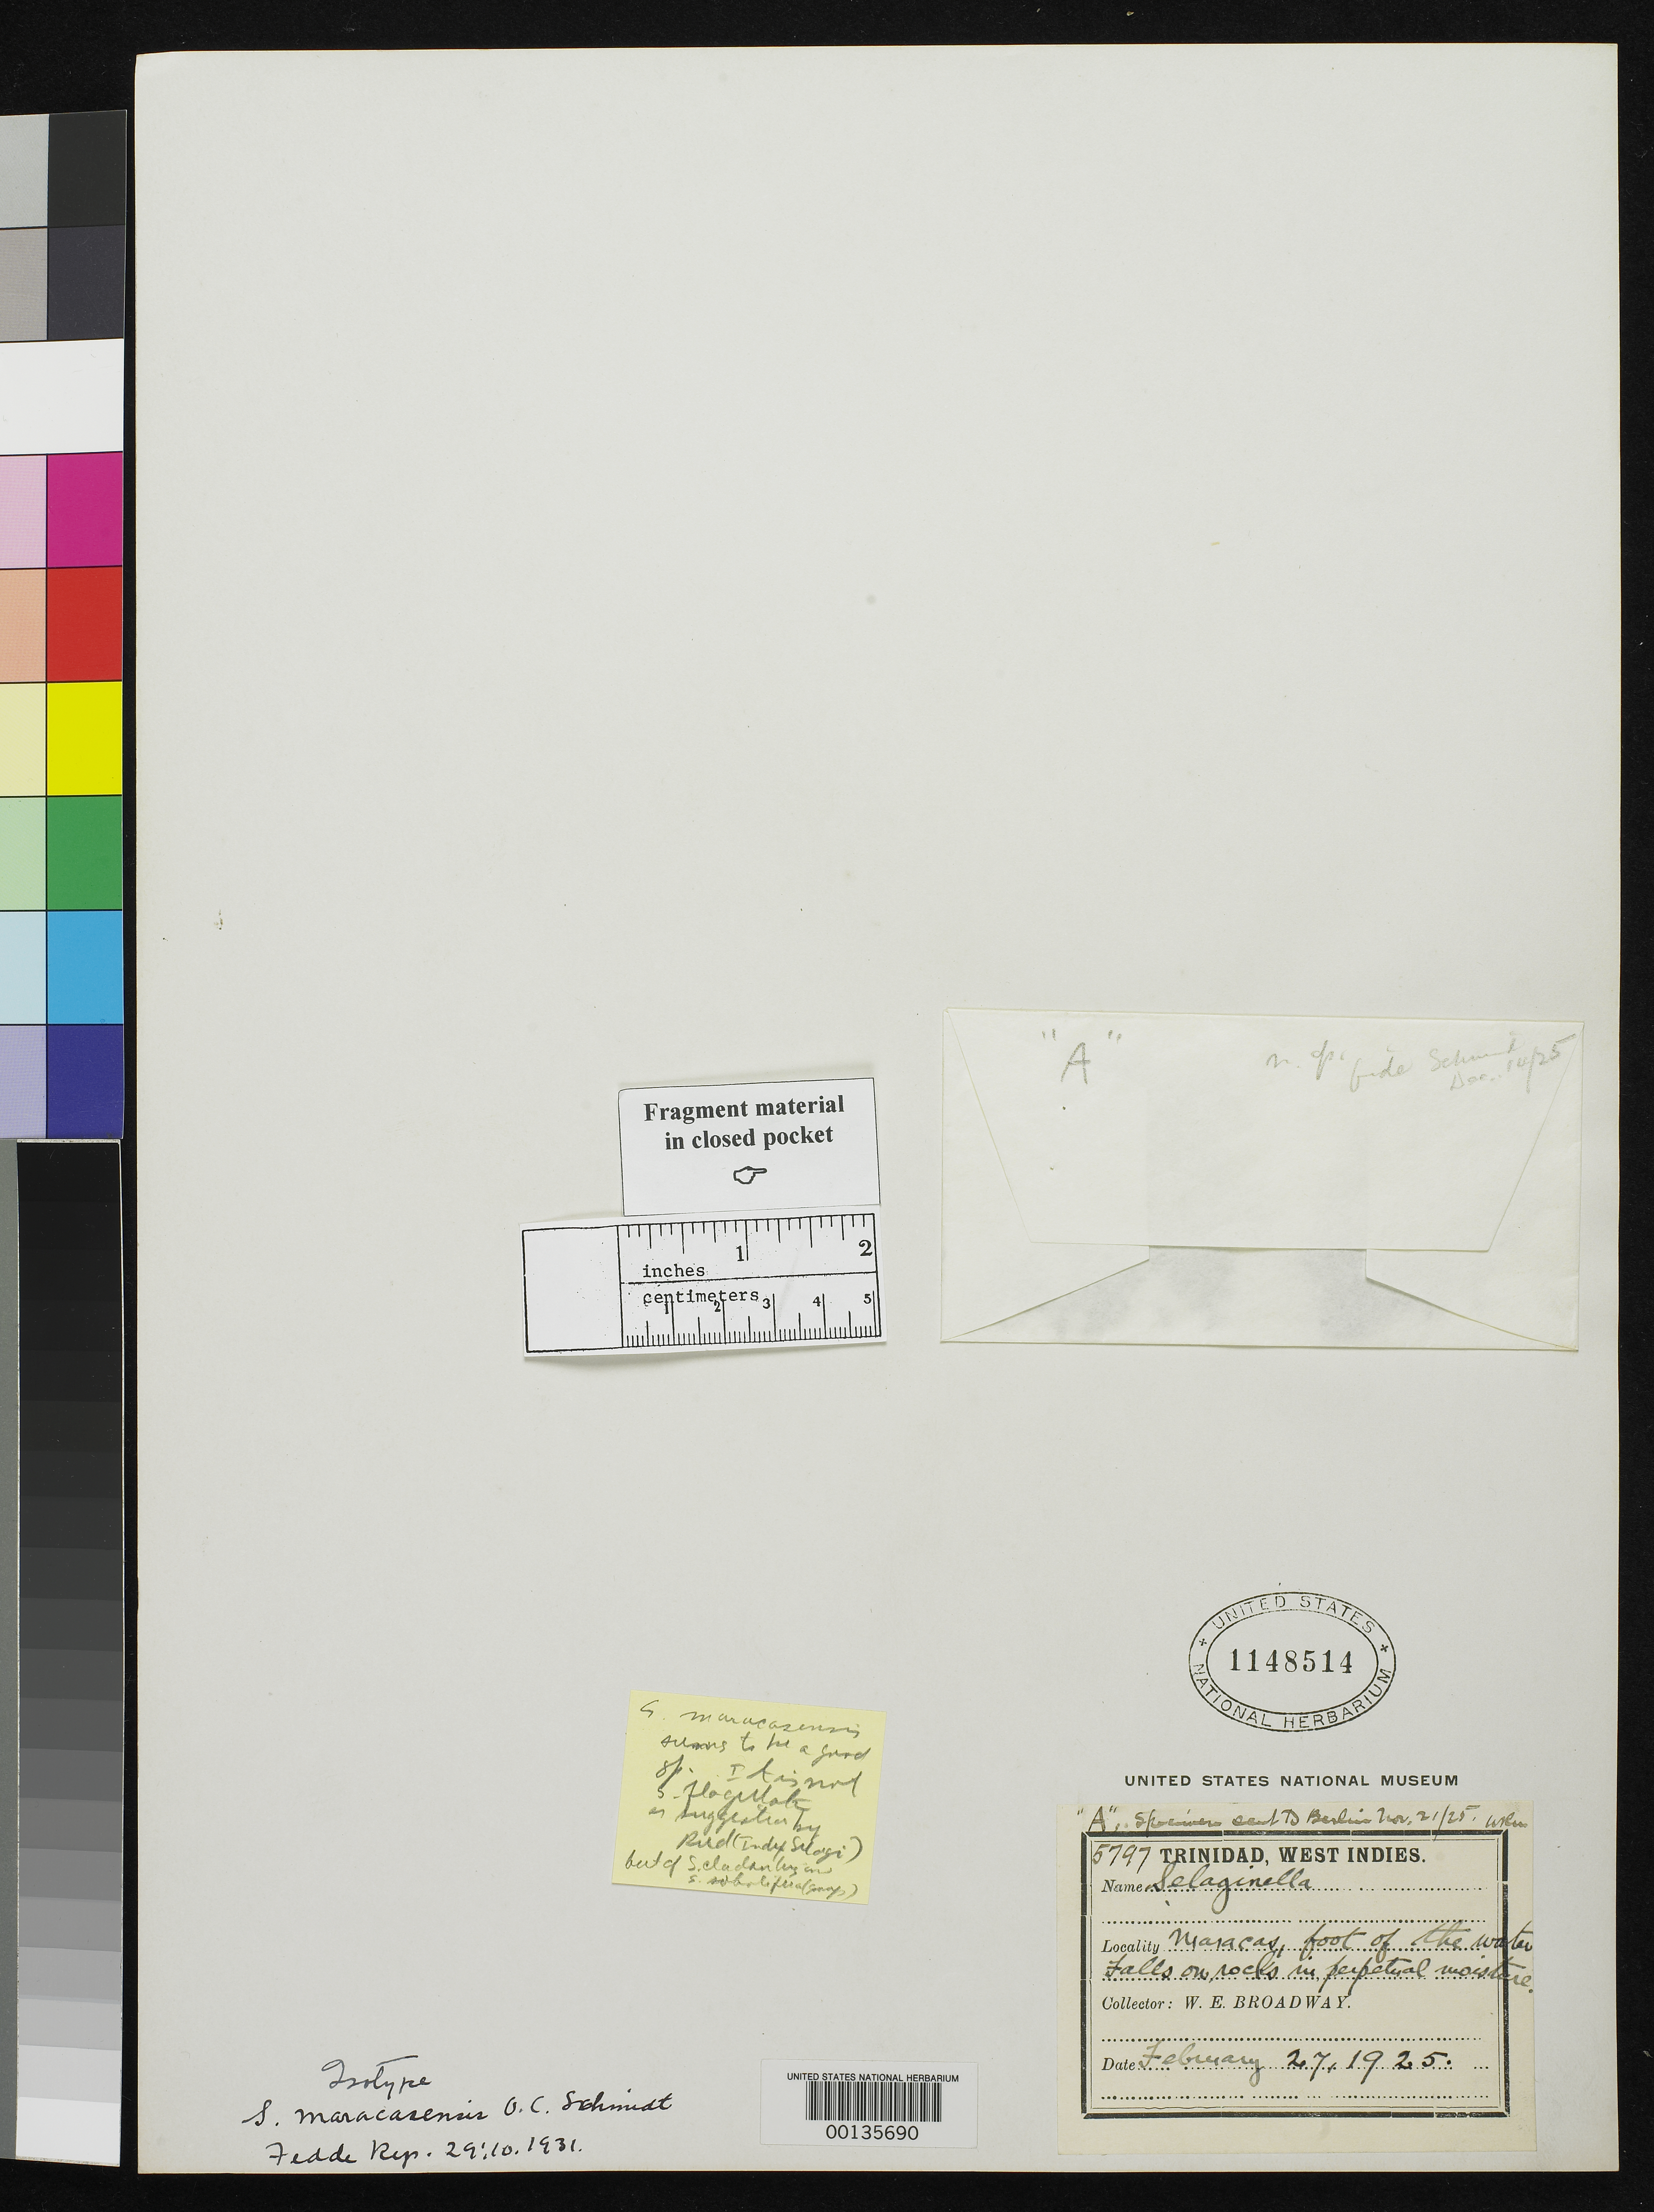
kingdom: Plantae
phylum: Tracheophyta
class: Lycopodiopsida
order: Selaginellales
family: Selaginellaceae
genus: Selaginella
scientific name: Selaginella maracasensis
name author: Schmidt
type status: Isotype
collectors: W. E. Broadway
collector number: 5797 "a"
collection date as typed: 27 Feb 1925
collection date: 1925-02-27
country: Trinidad and Tobago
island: Trinidad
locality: Maracas.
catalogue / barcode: US 1148514